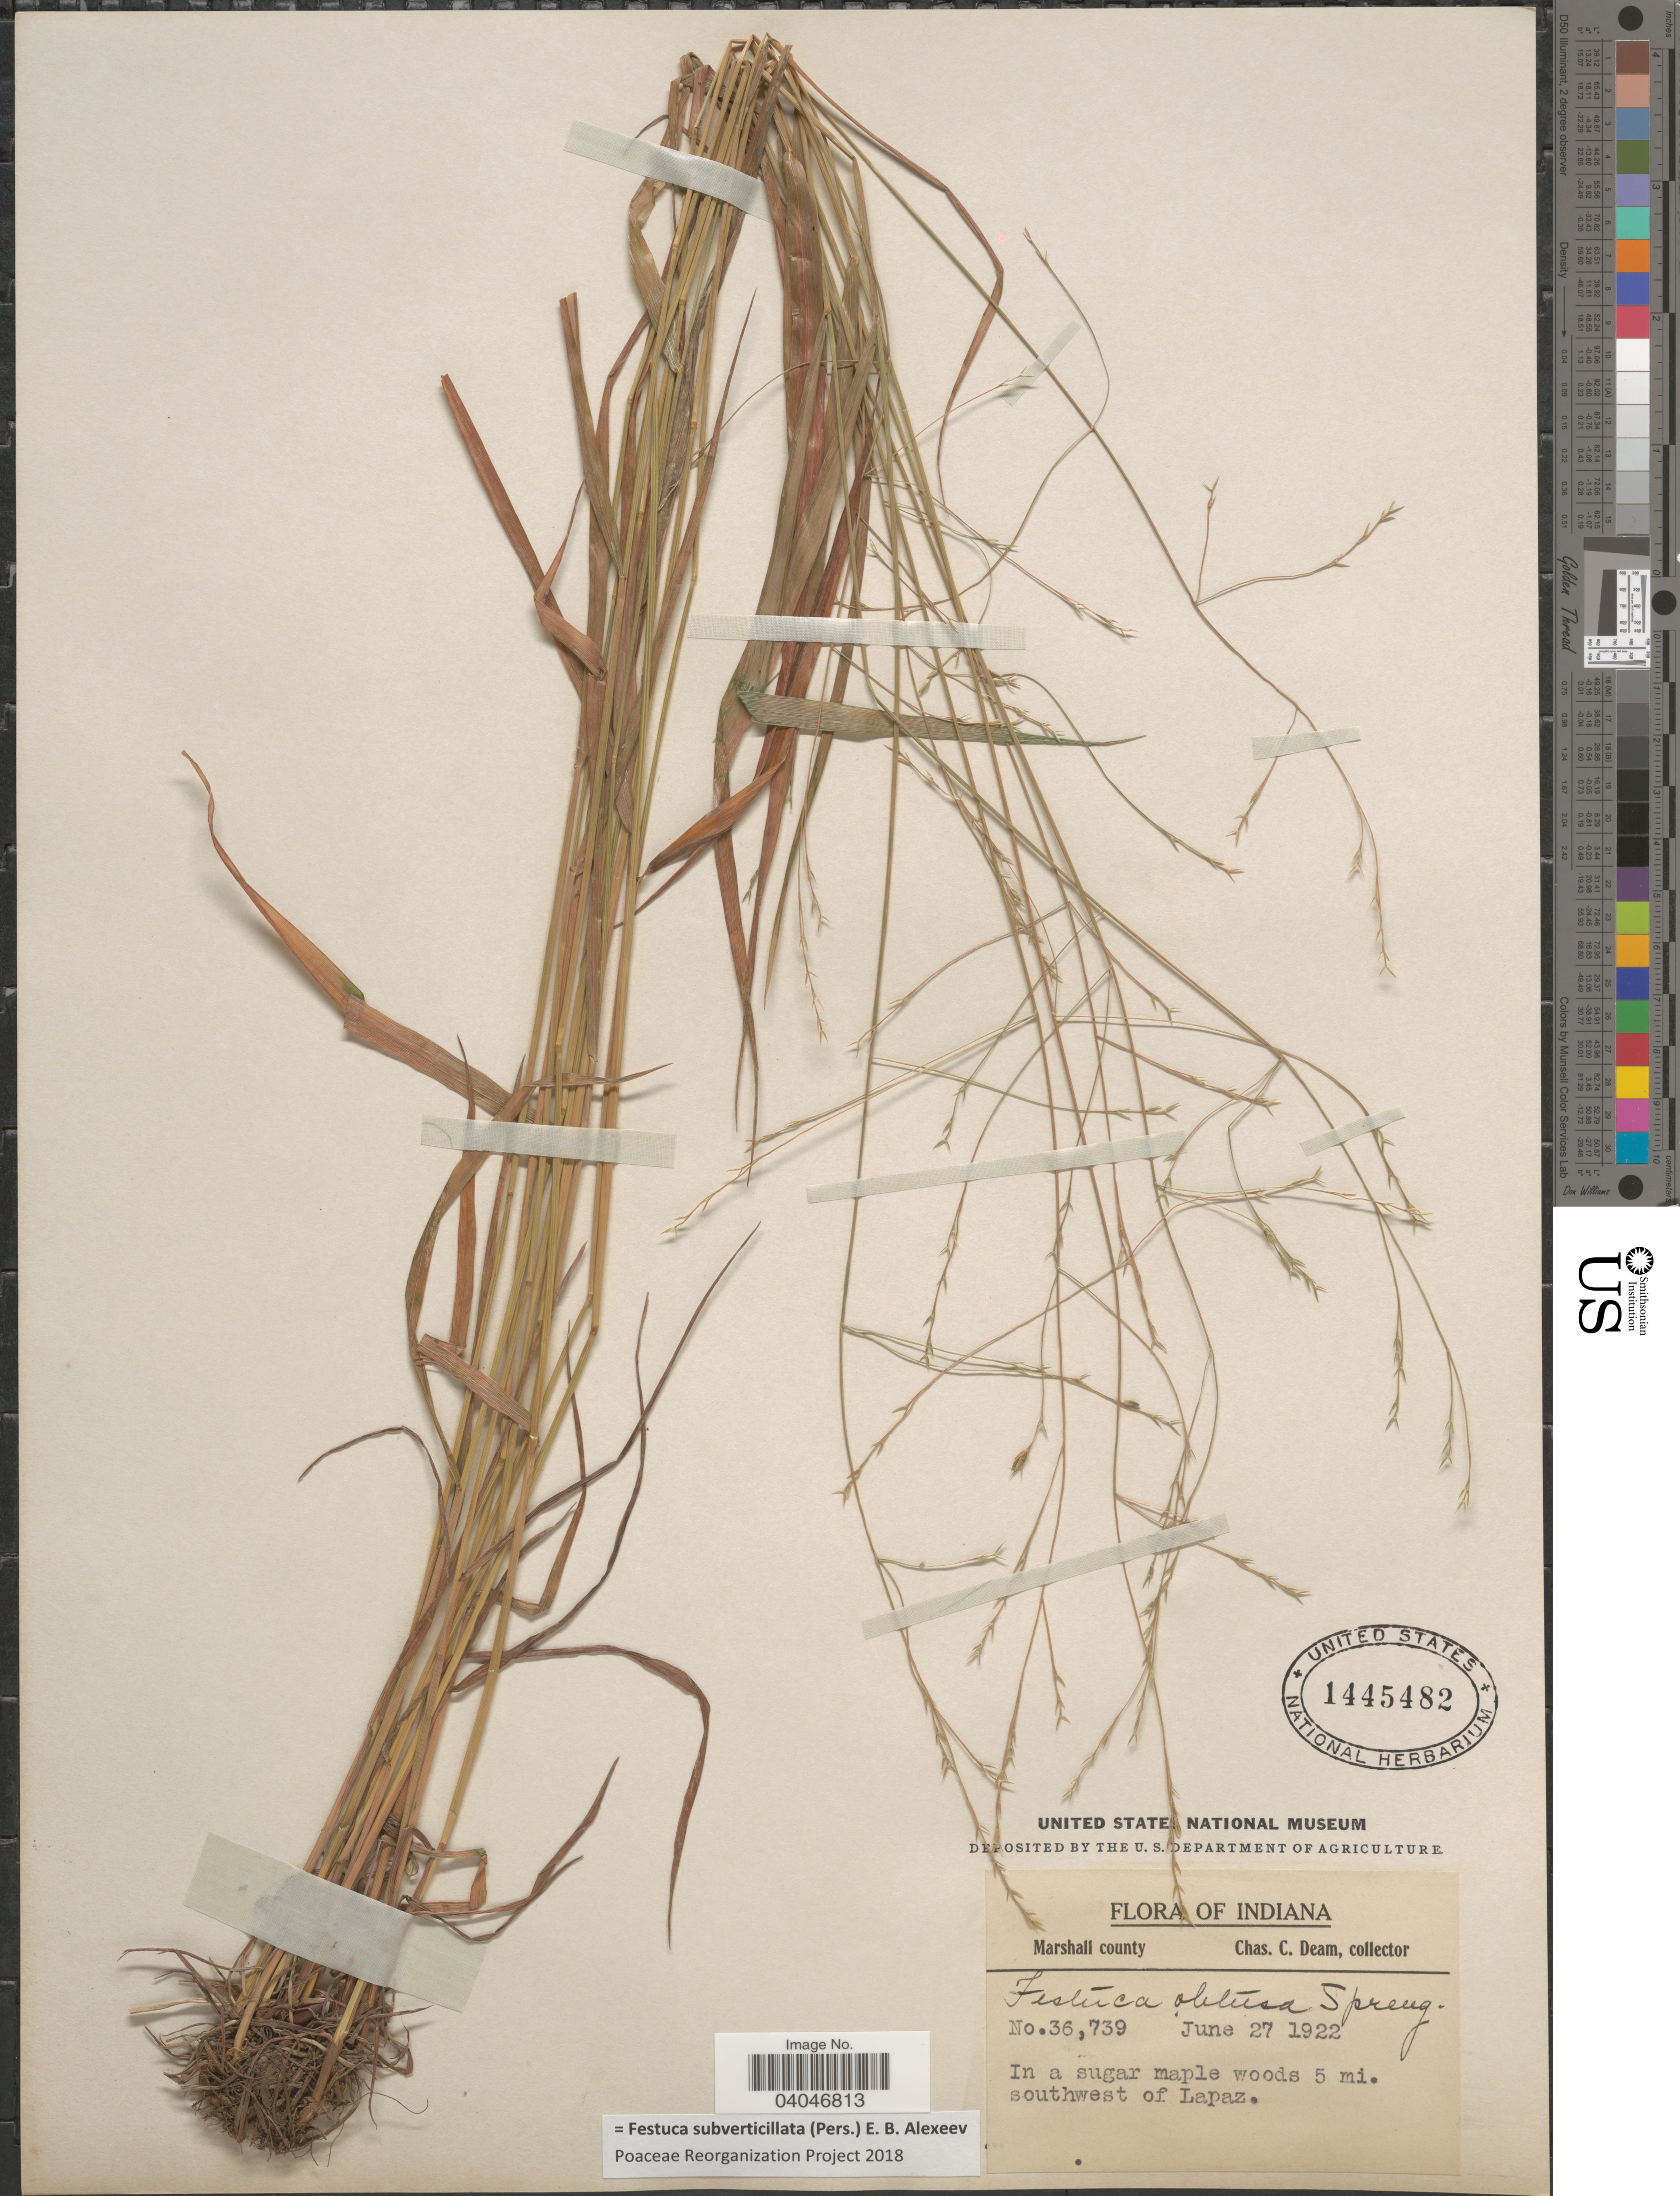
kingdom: Plantae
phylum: Tracheophyta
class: Liliopsida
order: Poales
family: Poaceae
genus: Festuca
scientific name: Festuca subverticillata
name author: (Pers.) E.B. Alexeev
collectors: C. C. Deam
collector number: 36739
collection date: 1922-06-27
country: United States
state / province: Indiana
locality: Marshall county. In a sugar maple woods 5 mi. southwest of Lapaz.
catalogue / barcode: US 1445482